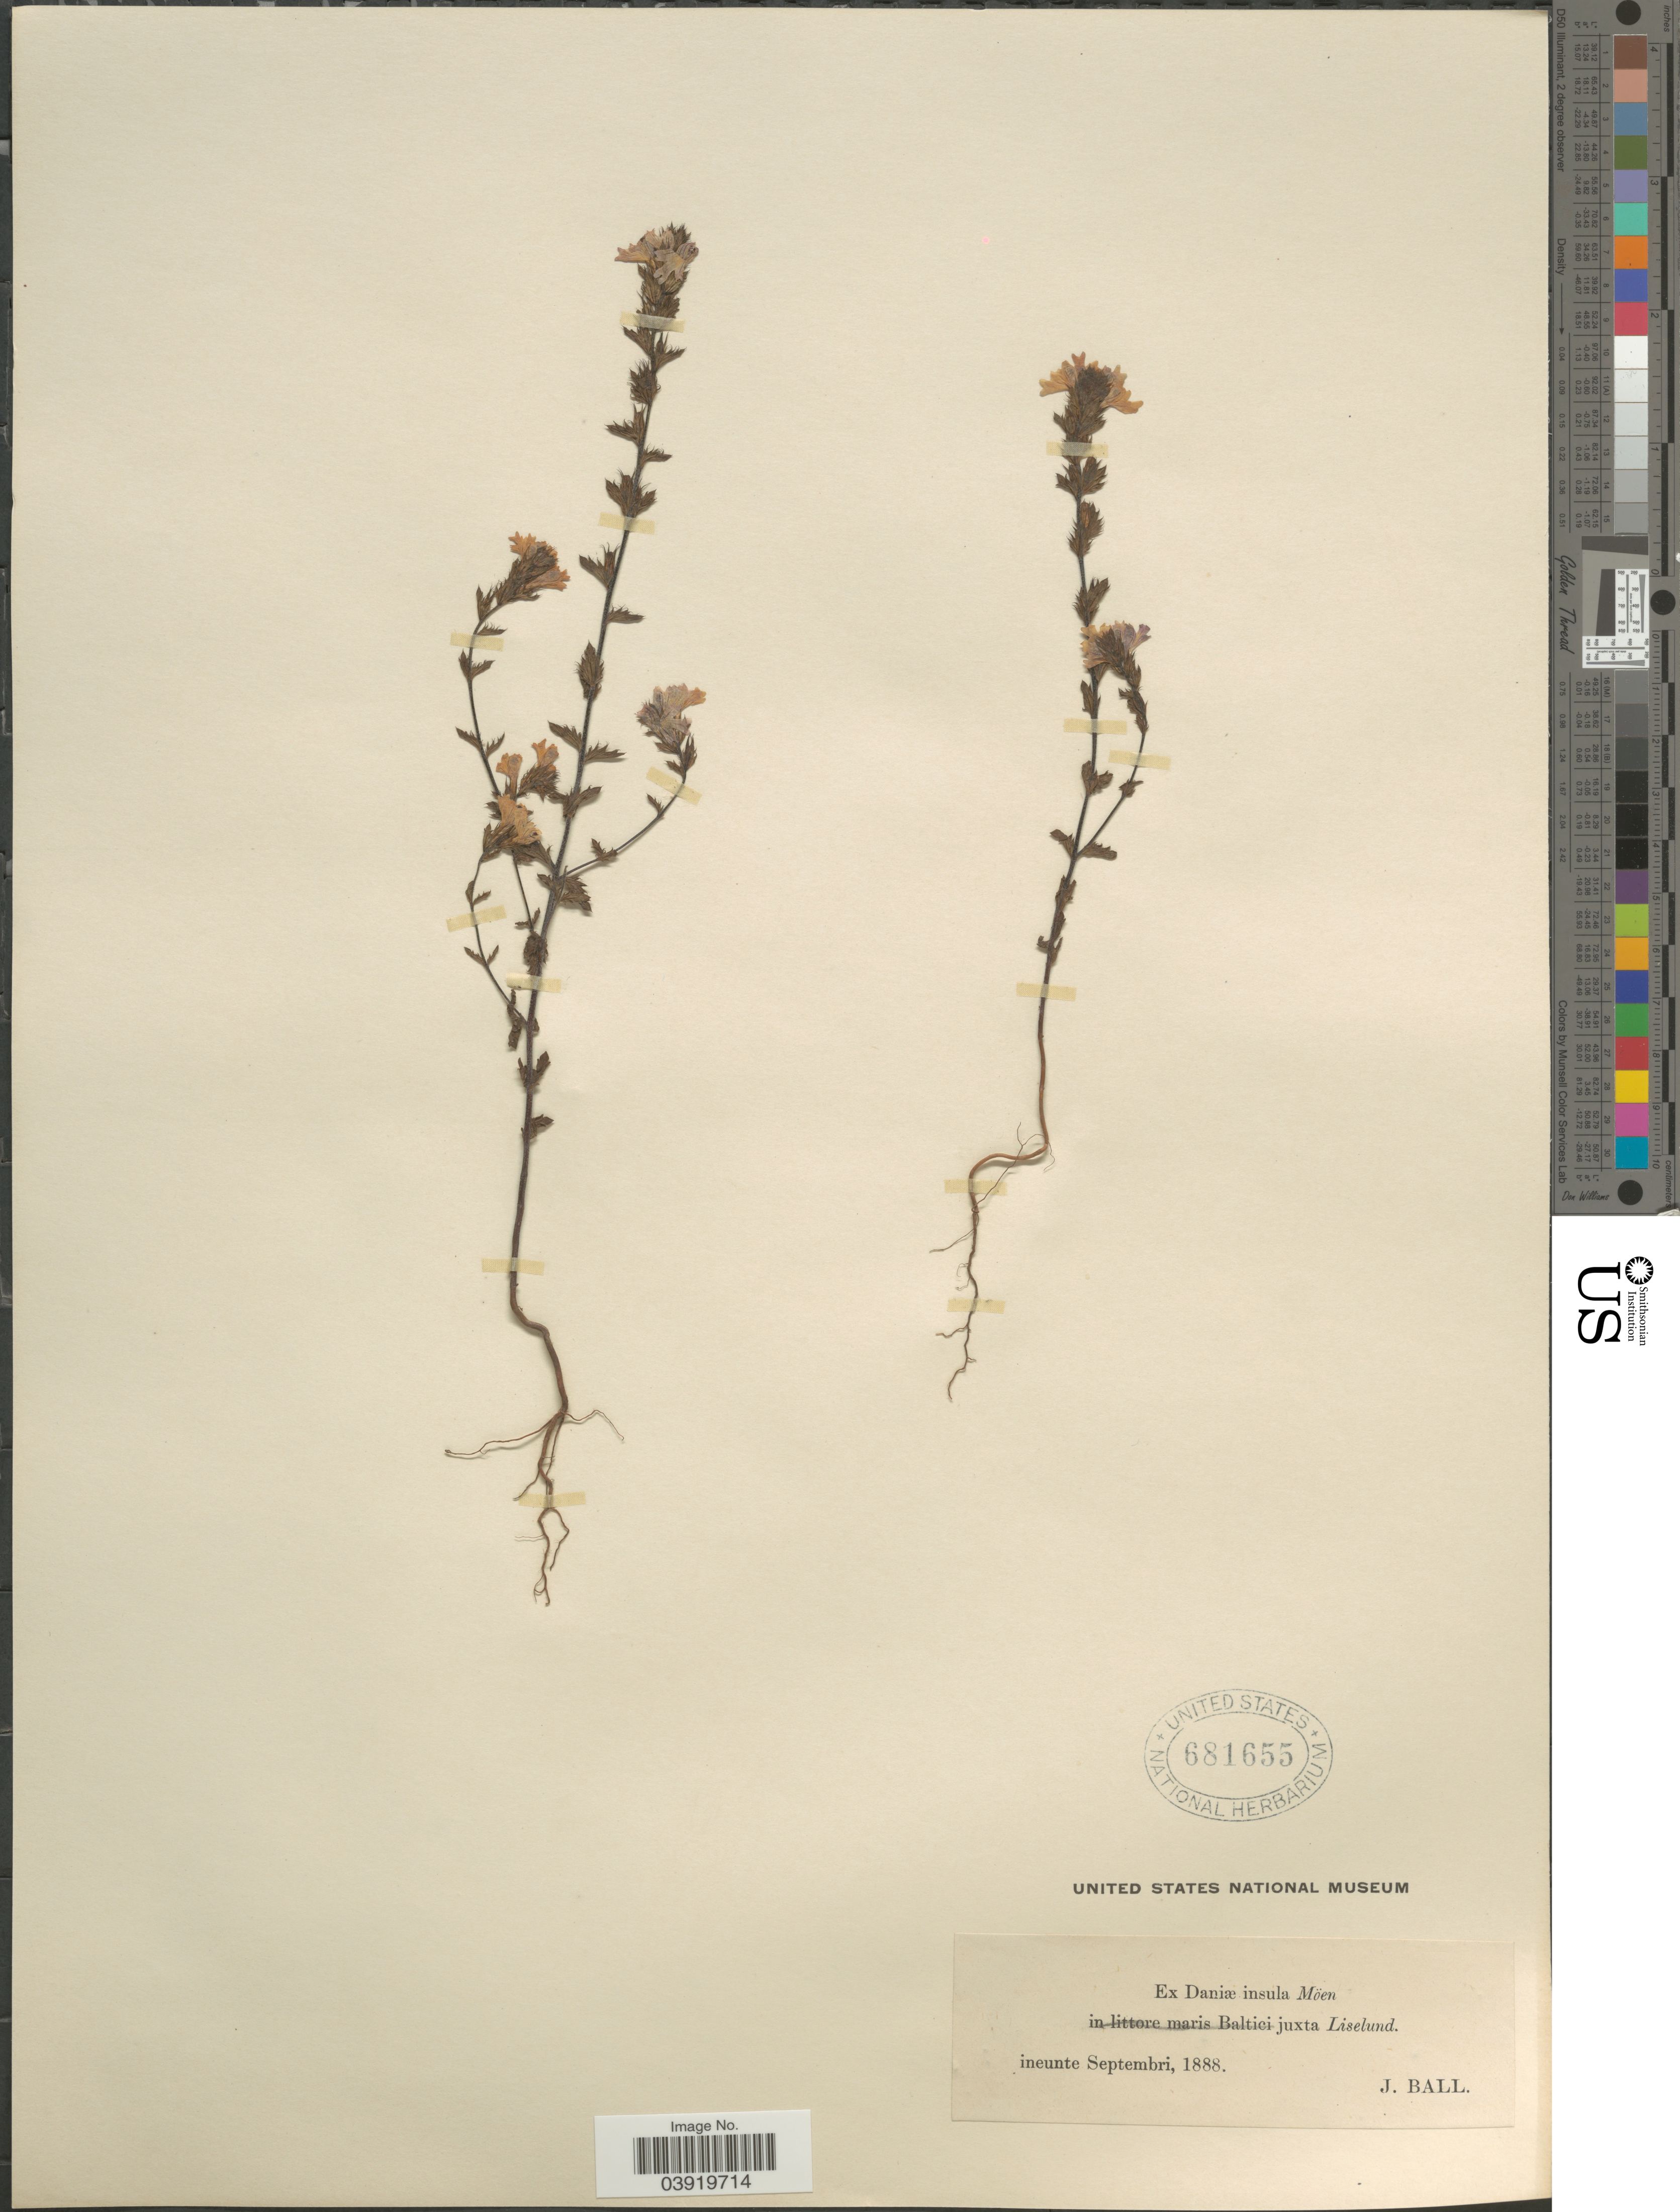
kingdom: Plantae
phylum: Tracheophyta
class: Magnoliopsida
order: Lamiales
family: Orobanchaceae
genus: Euphrasia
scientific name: Euphrasia sp.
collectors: J. Ball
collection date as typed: ineunte Septembri 1888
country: Denmark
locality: Ex Daniæ insula Möen juxta Liselund.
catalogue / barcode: US 681655